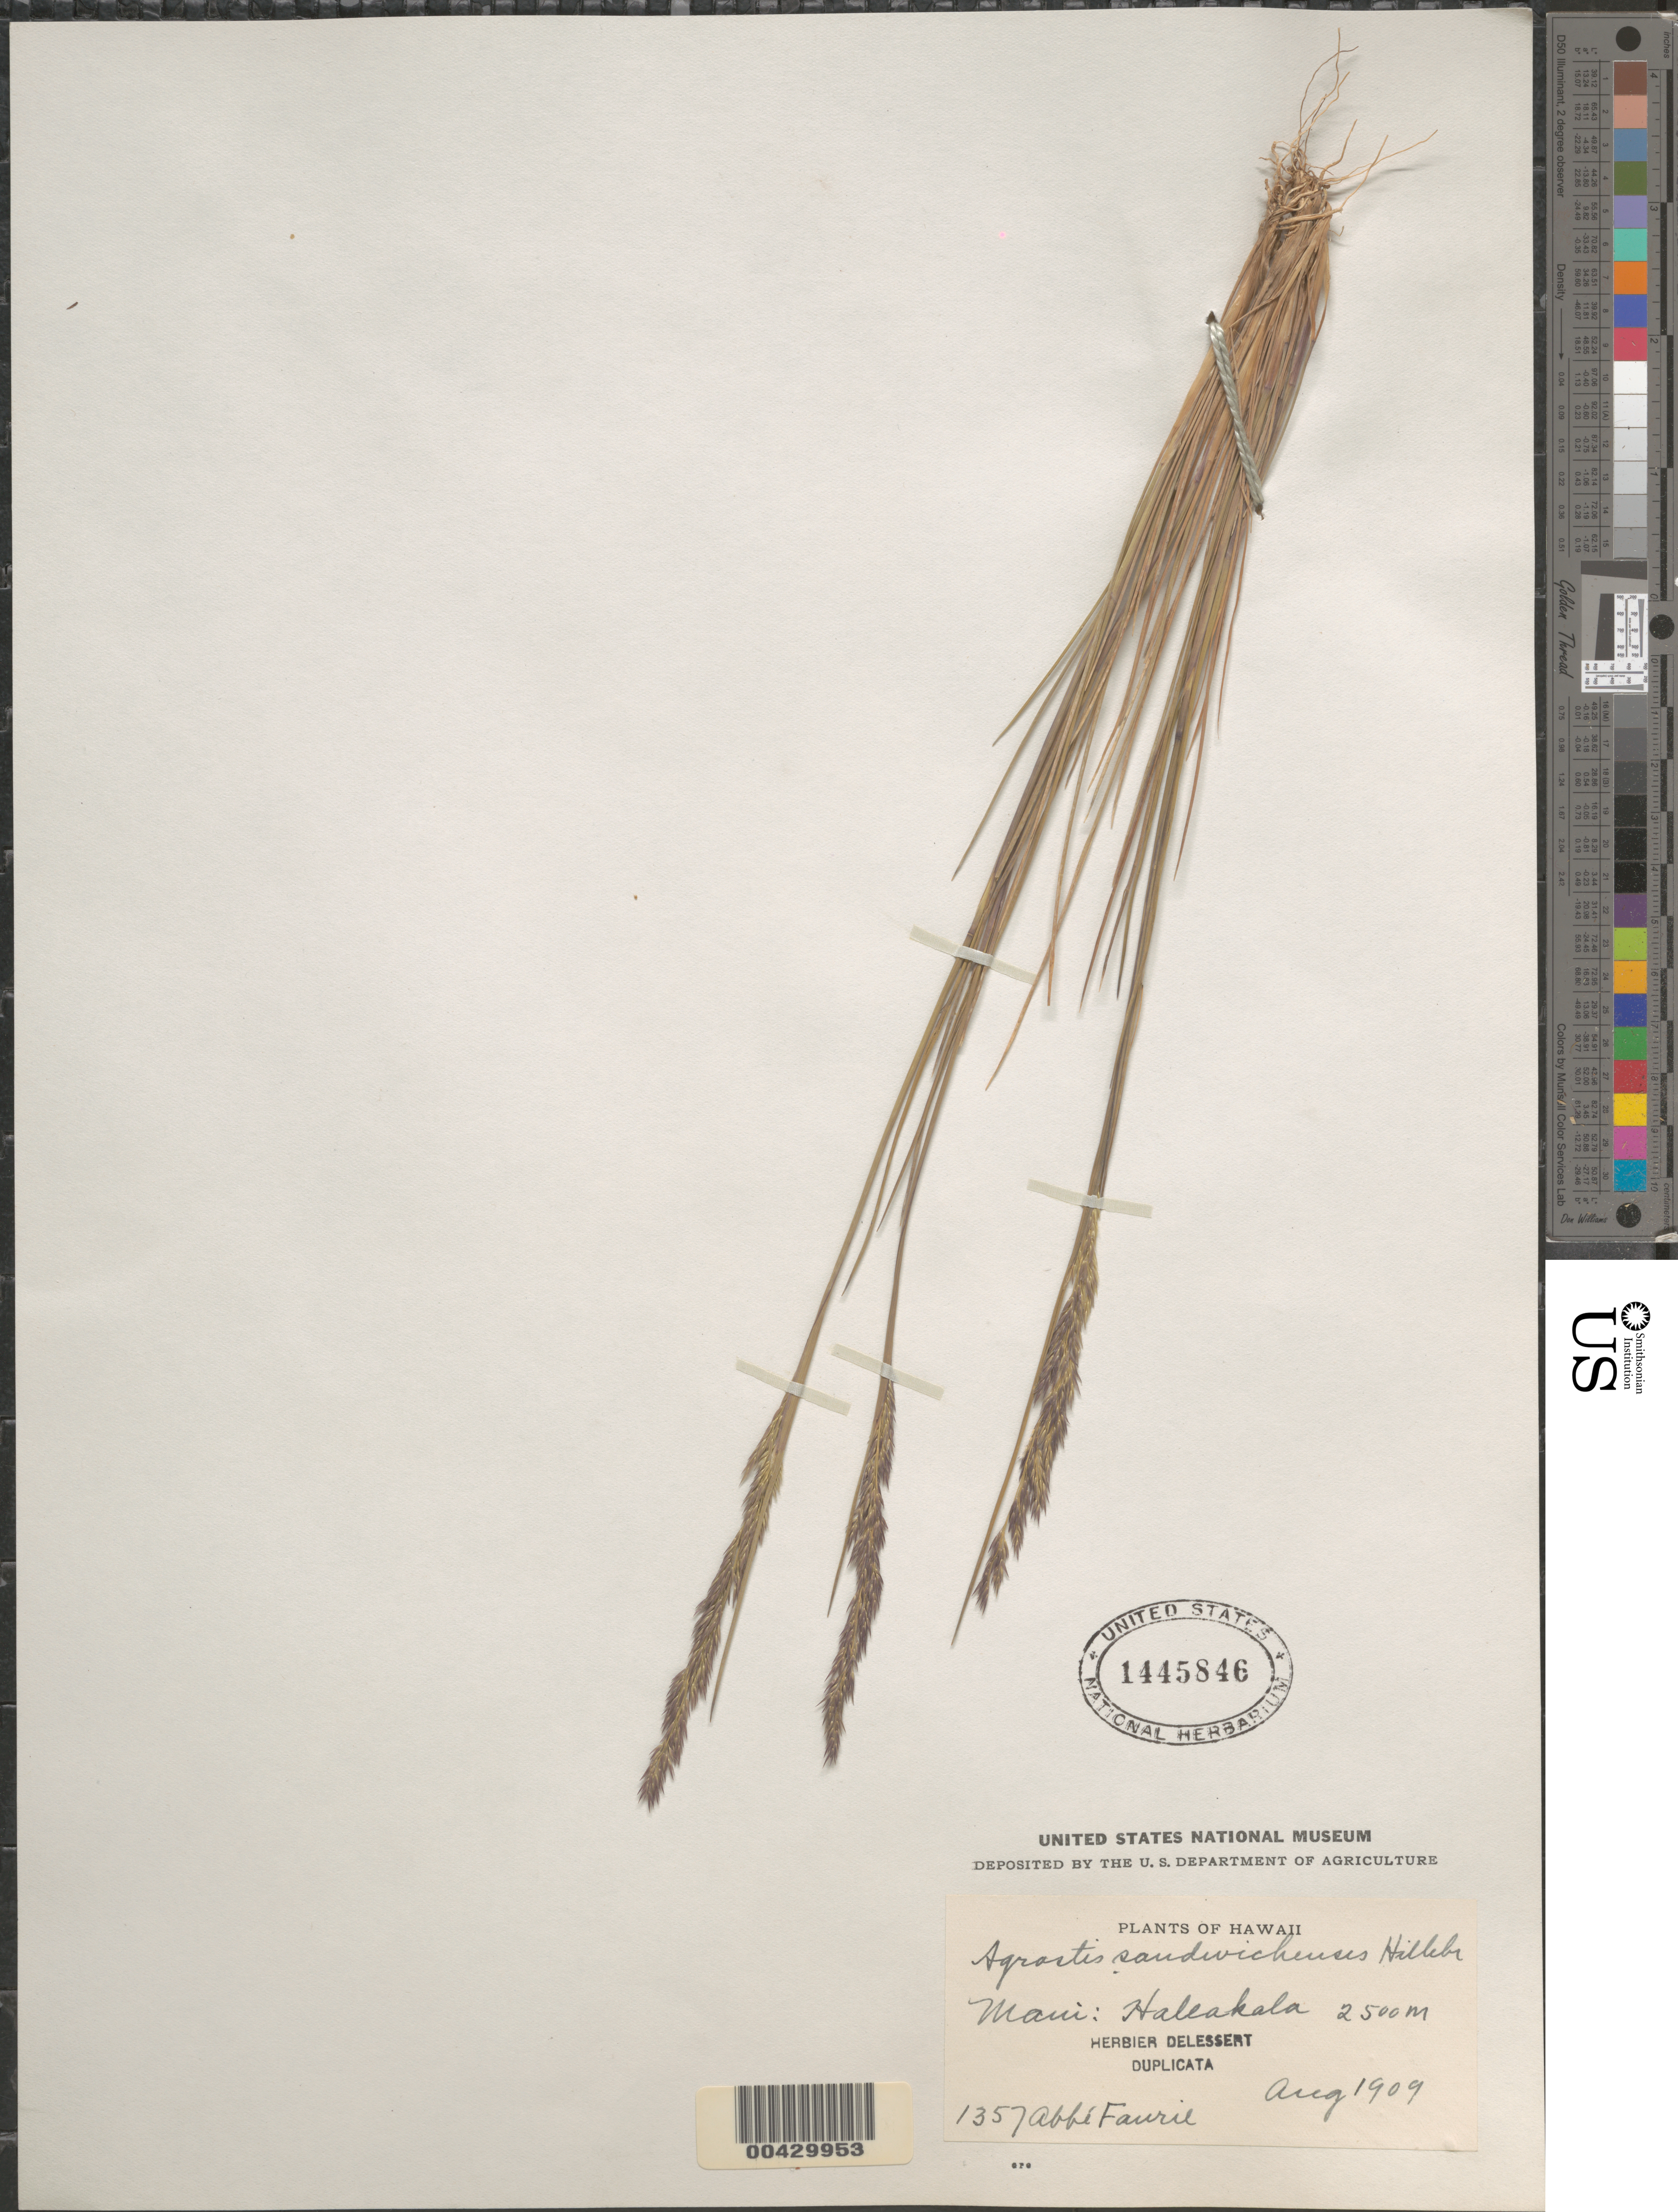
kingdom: Plantae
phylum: Tracheophyta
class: Liliopsida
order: Poales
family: Poaceae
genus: Agrostis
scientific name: Agrostis sandwicensis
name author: Hillebr.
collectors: A. Faurie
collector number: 1357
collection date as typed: Aug 1909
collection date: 1909-08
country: United States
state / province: Hawaii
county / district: Maui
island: Maui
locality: Haleakala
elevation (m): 2500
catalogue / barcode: US 1445846